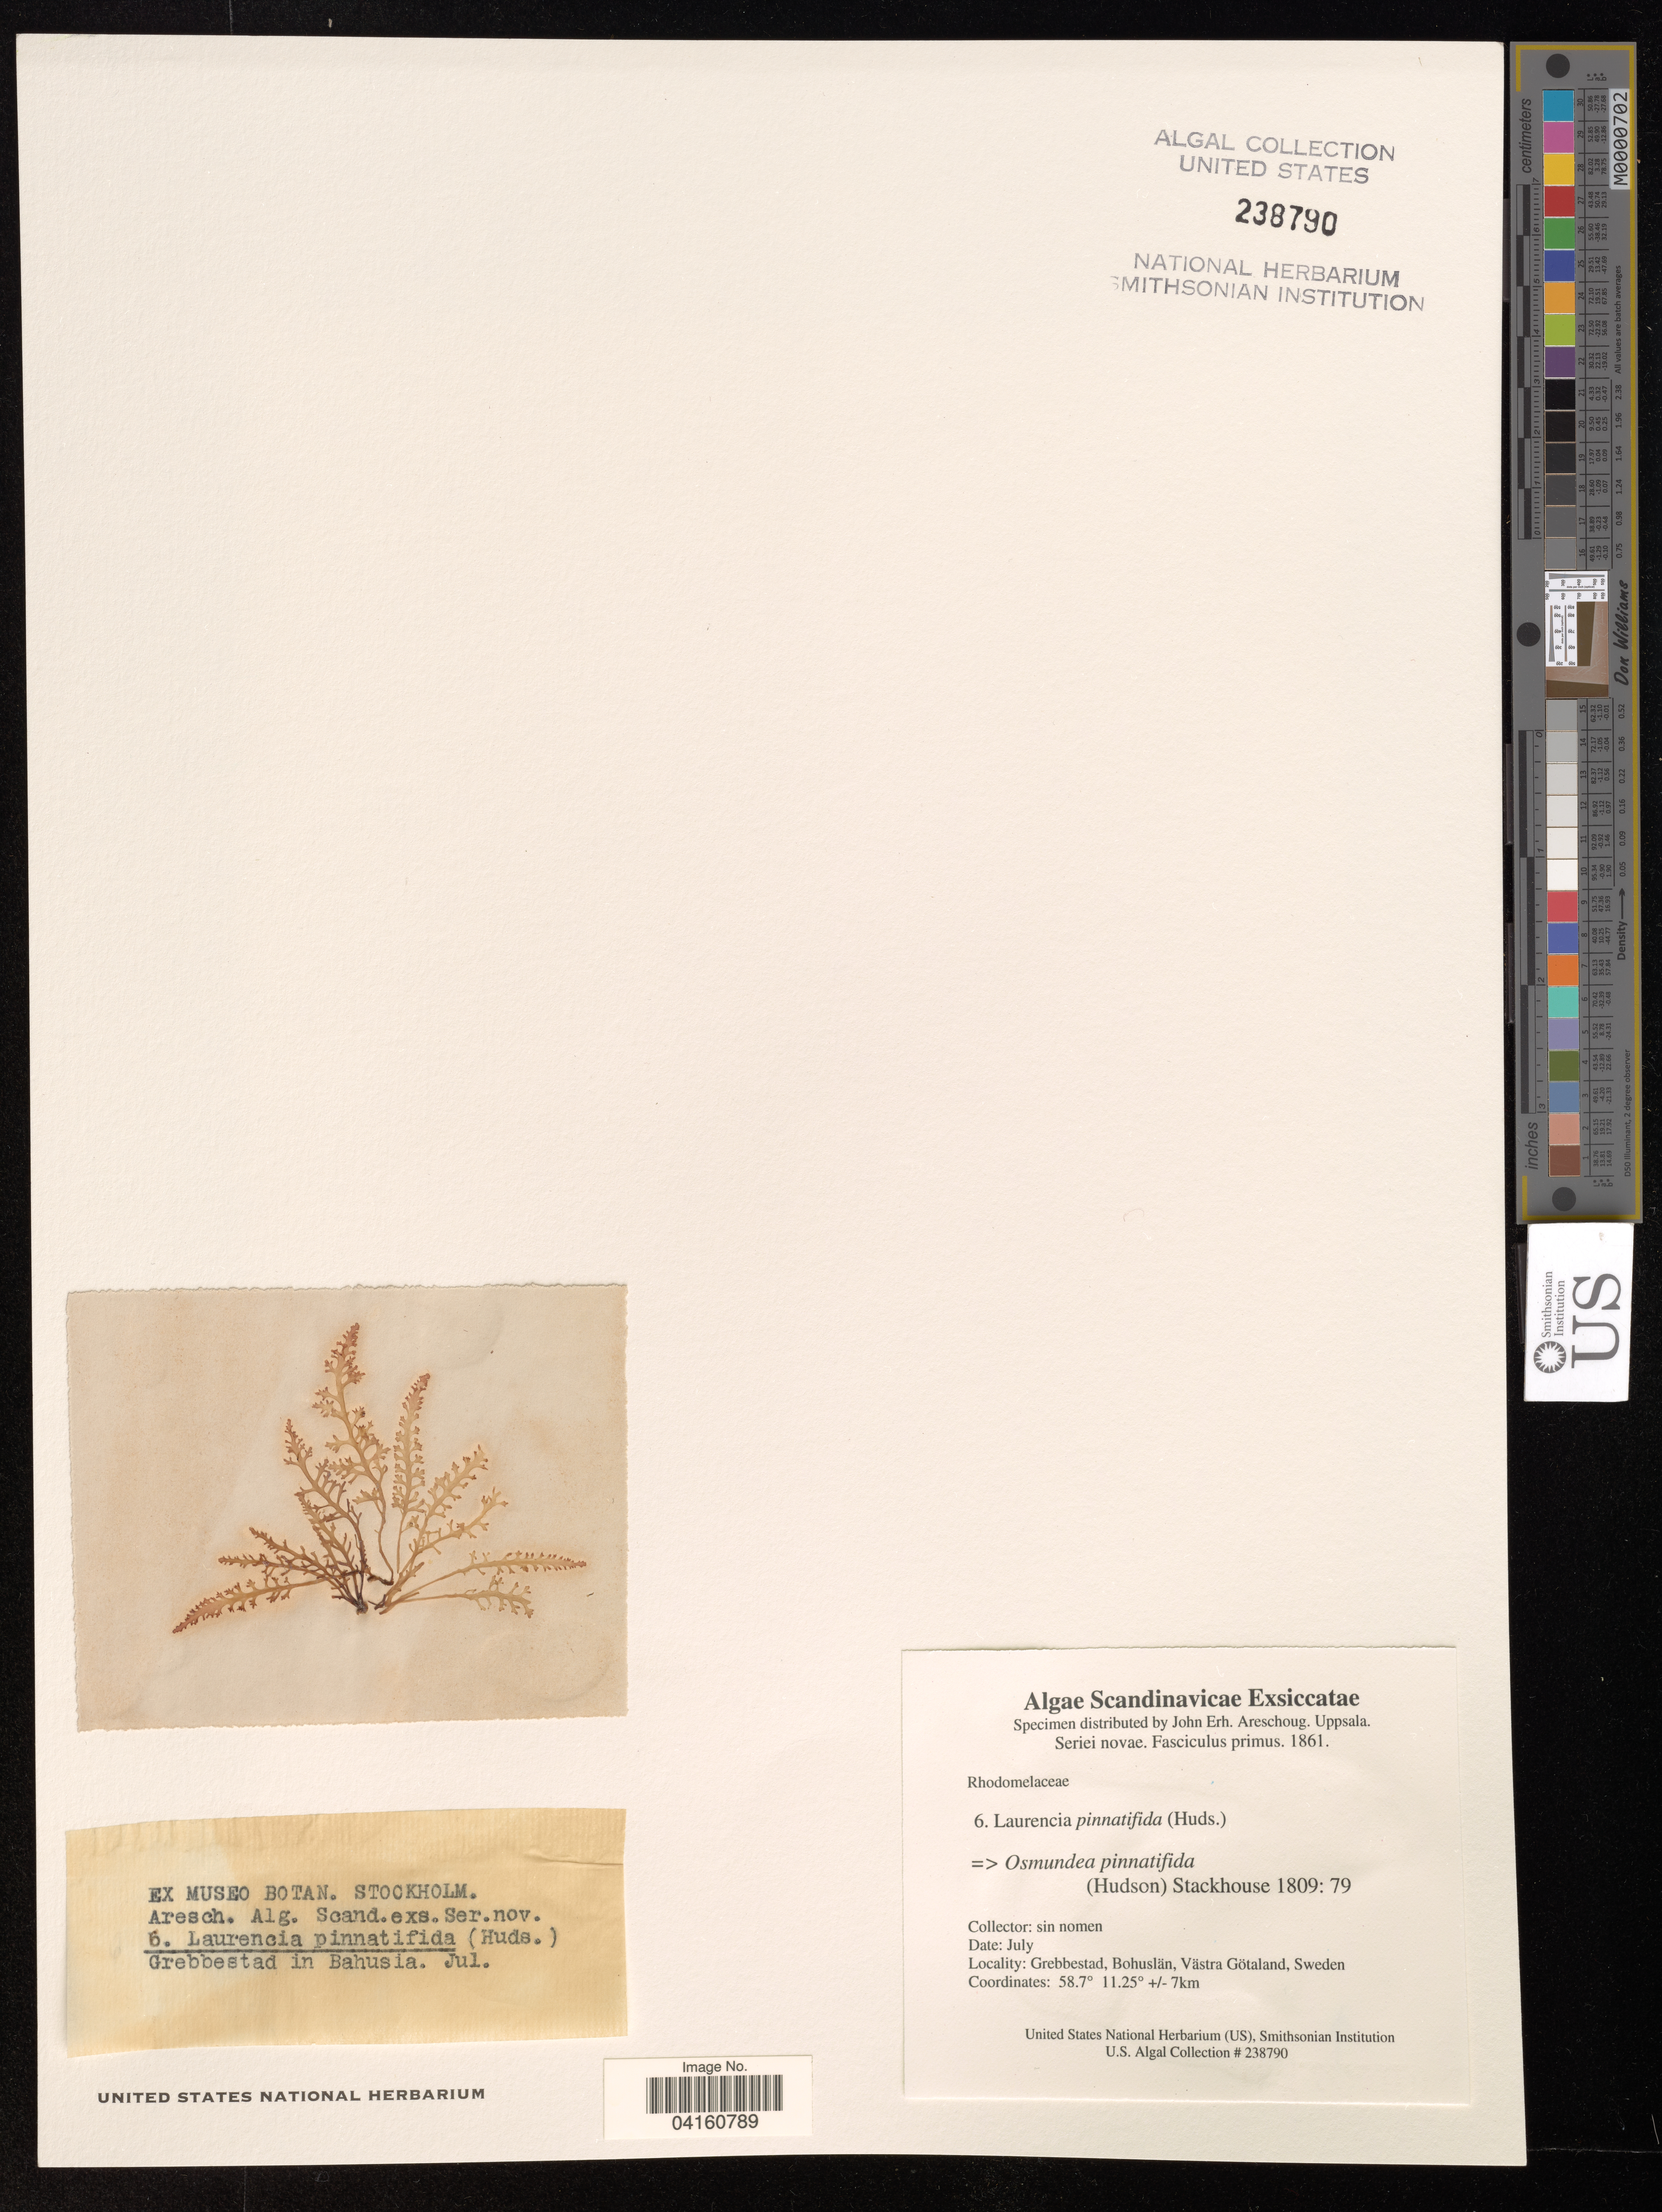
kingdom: Plantae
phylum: Rhodophyta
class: Florideophyceae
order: Ceramiales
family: Rhodomelaceae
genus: Osmundea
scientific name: Osmundea pinnatifida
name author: (Huds.) Stackh.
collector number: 6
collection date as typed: July 1861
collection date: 1861-07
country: Sweden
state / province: Västra Götaland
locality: Grebbestad, Bohaslan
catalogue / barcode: US 238790